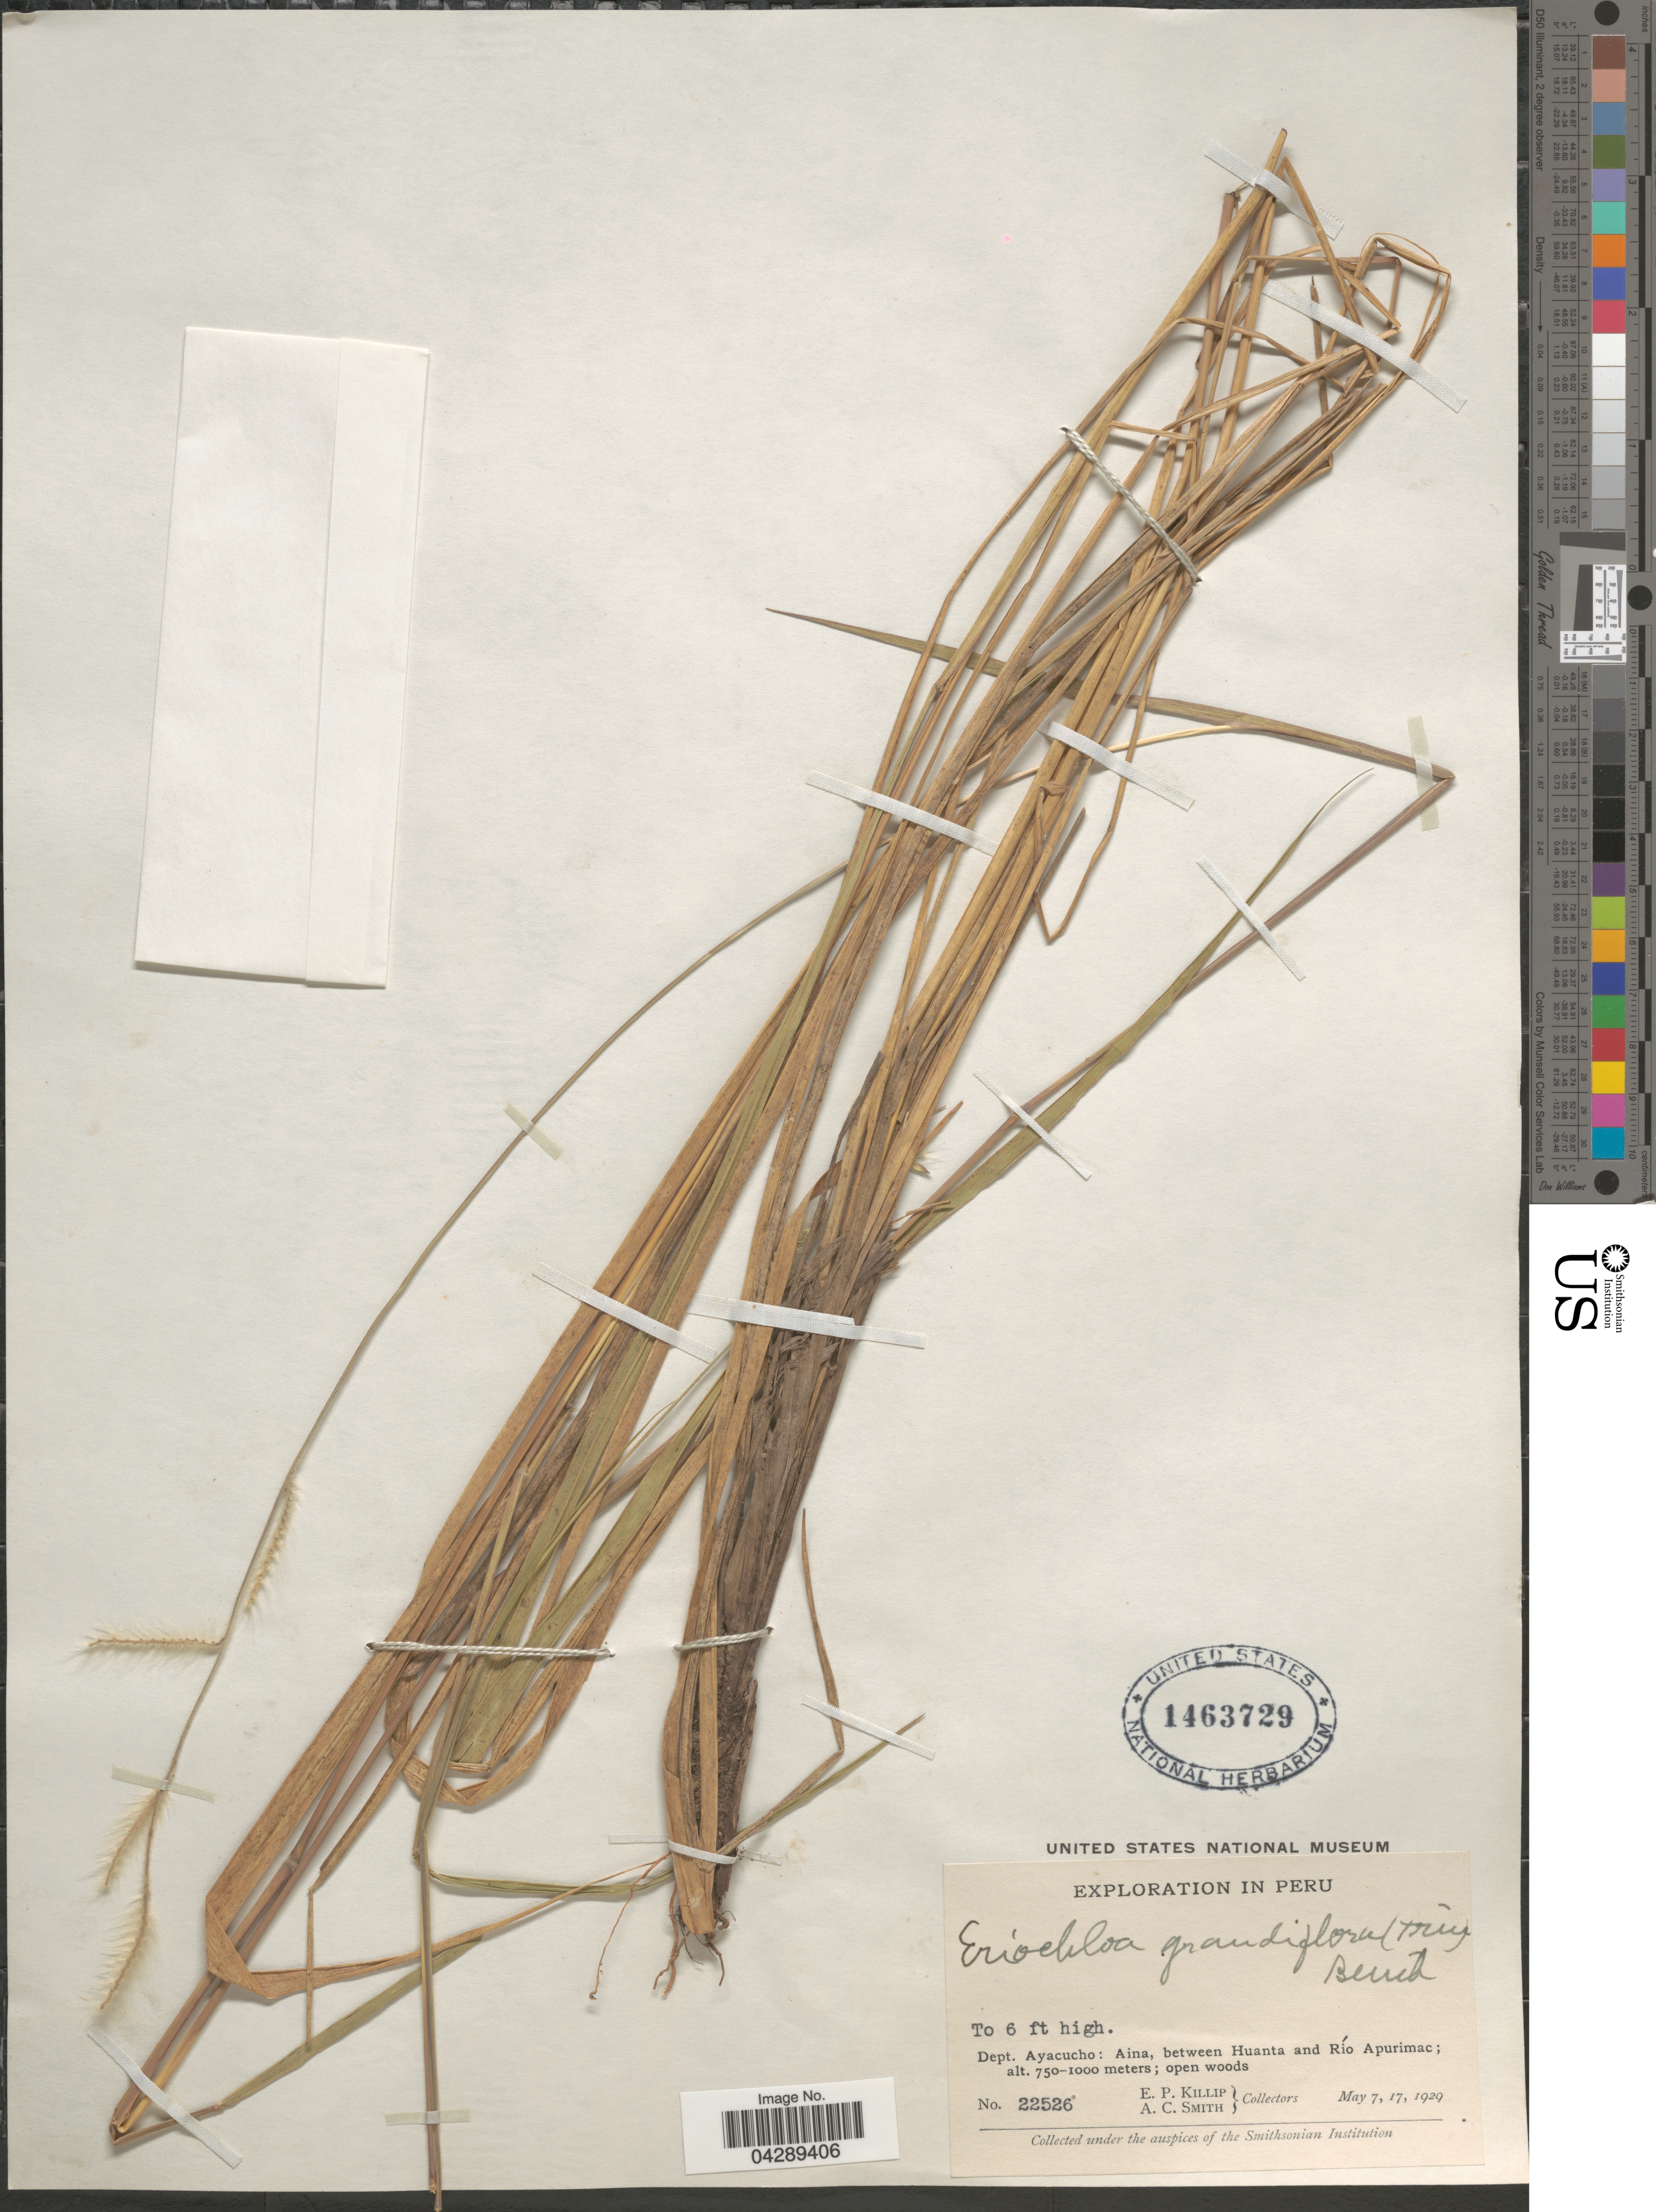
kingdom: Plantae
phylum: Tracheophyta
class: Liliopsida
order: Poales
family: Poaceae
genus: Eriochloa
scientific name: Eriochloa grandiflora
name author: (Trin.) Benth.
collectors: E. P. Killip & A. C. Smith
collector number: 22526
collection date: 1929-05-07/1929-05-17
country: Peru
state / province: Ayacucho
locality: Exploration in Peru. Dept. Ayacucho: Aina, between Huanta and Río Apurimac.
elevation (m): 750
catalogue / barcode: US 1463729